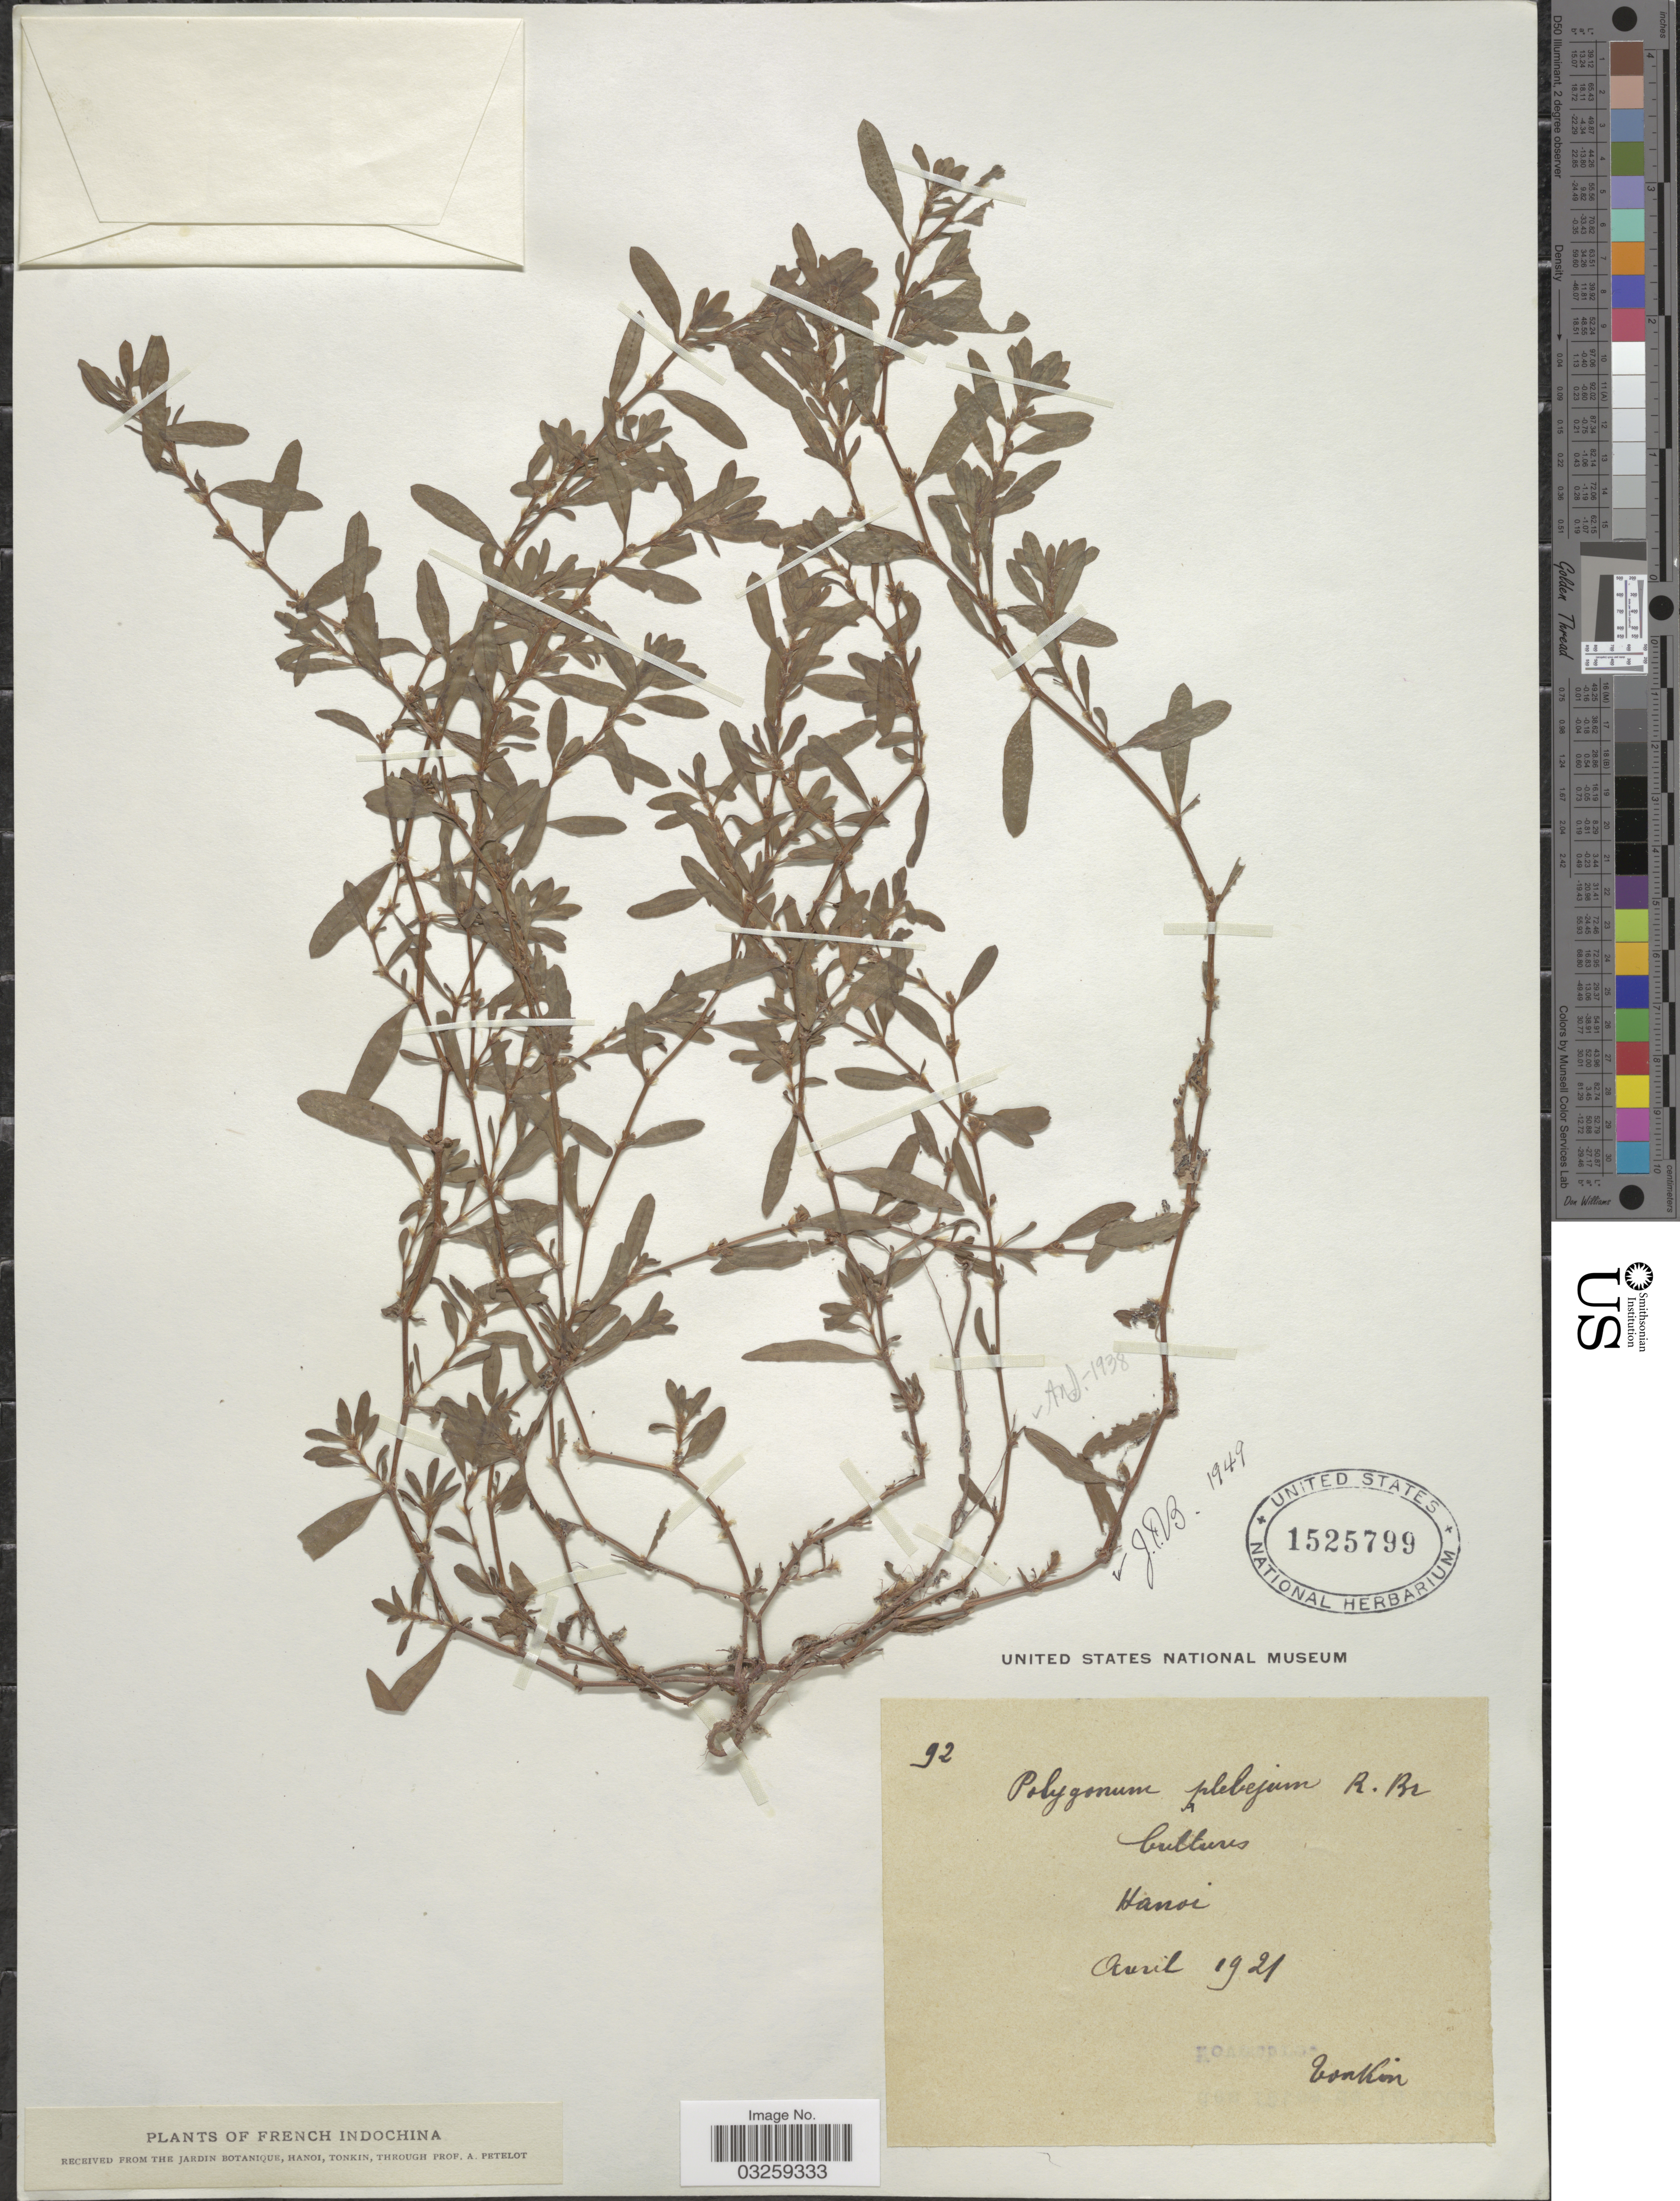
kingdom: Plantae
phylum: Tracheophyta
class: Magnoliopsida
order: Caryophyllales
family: Polygonaceae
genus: Polygonum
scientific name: Polygonum plebeium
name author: R. Br.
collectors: P. A. Pételot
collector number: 92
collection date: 1921-04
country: Vietnam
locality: French Indochina. Hanoi.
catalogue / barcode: US 1525799